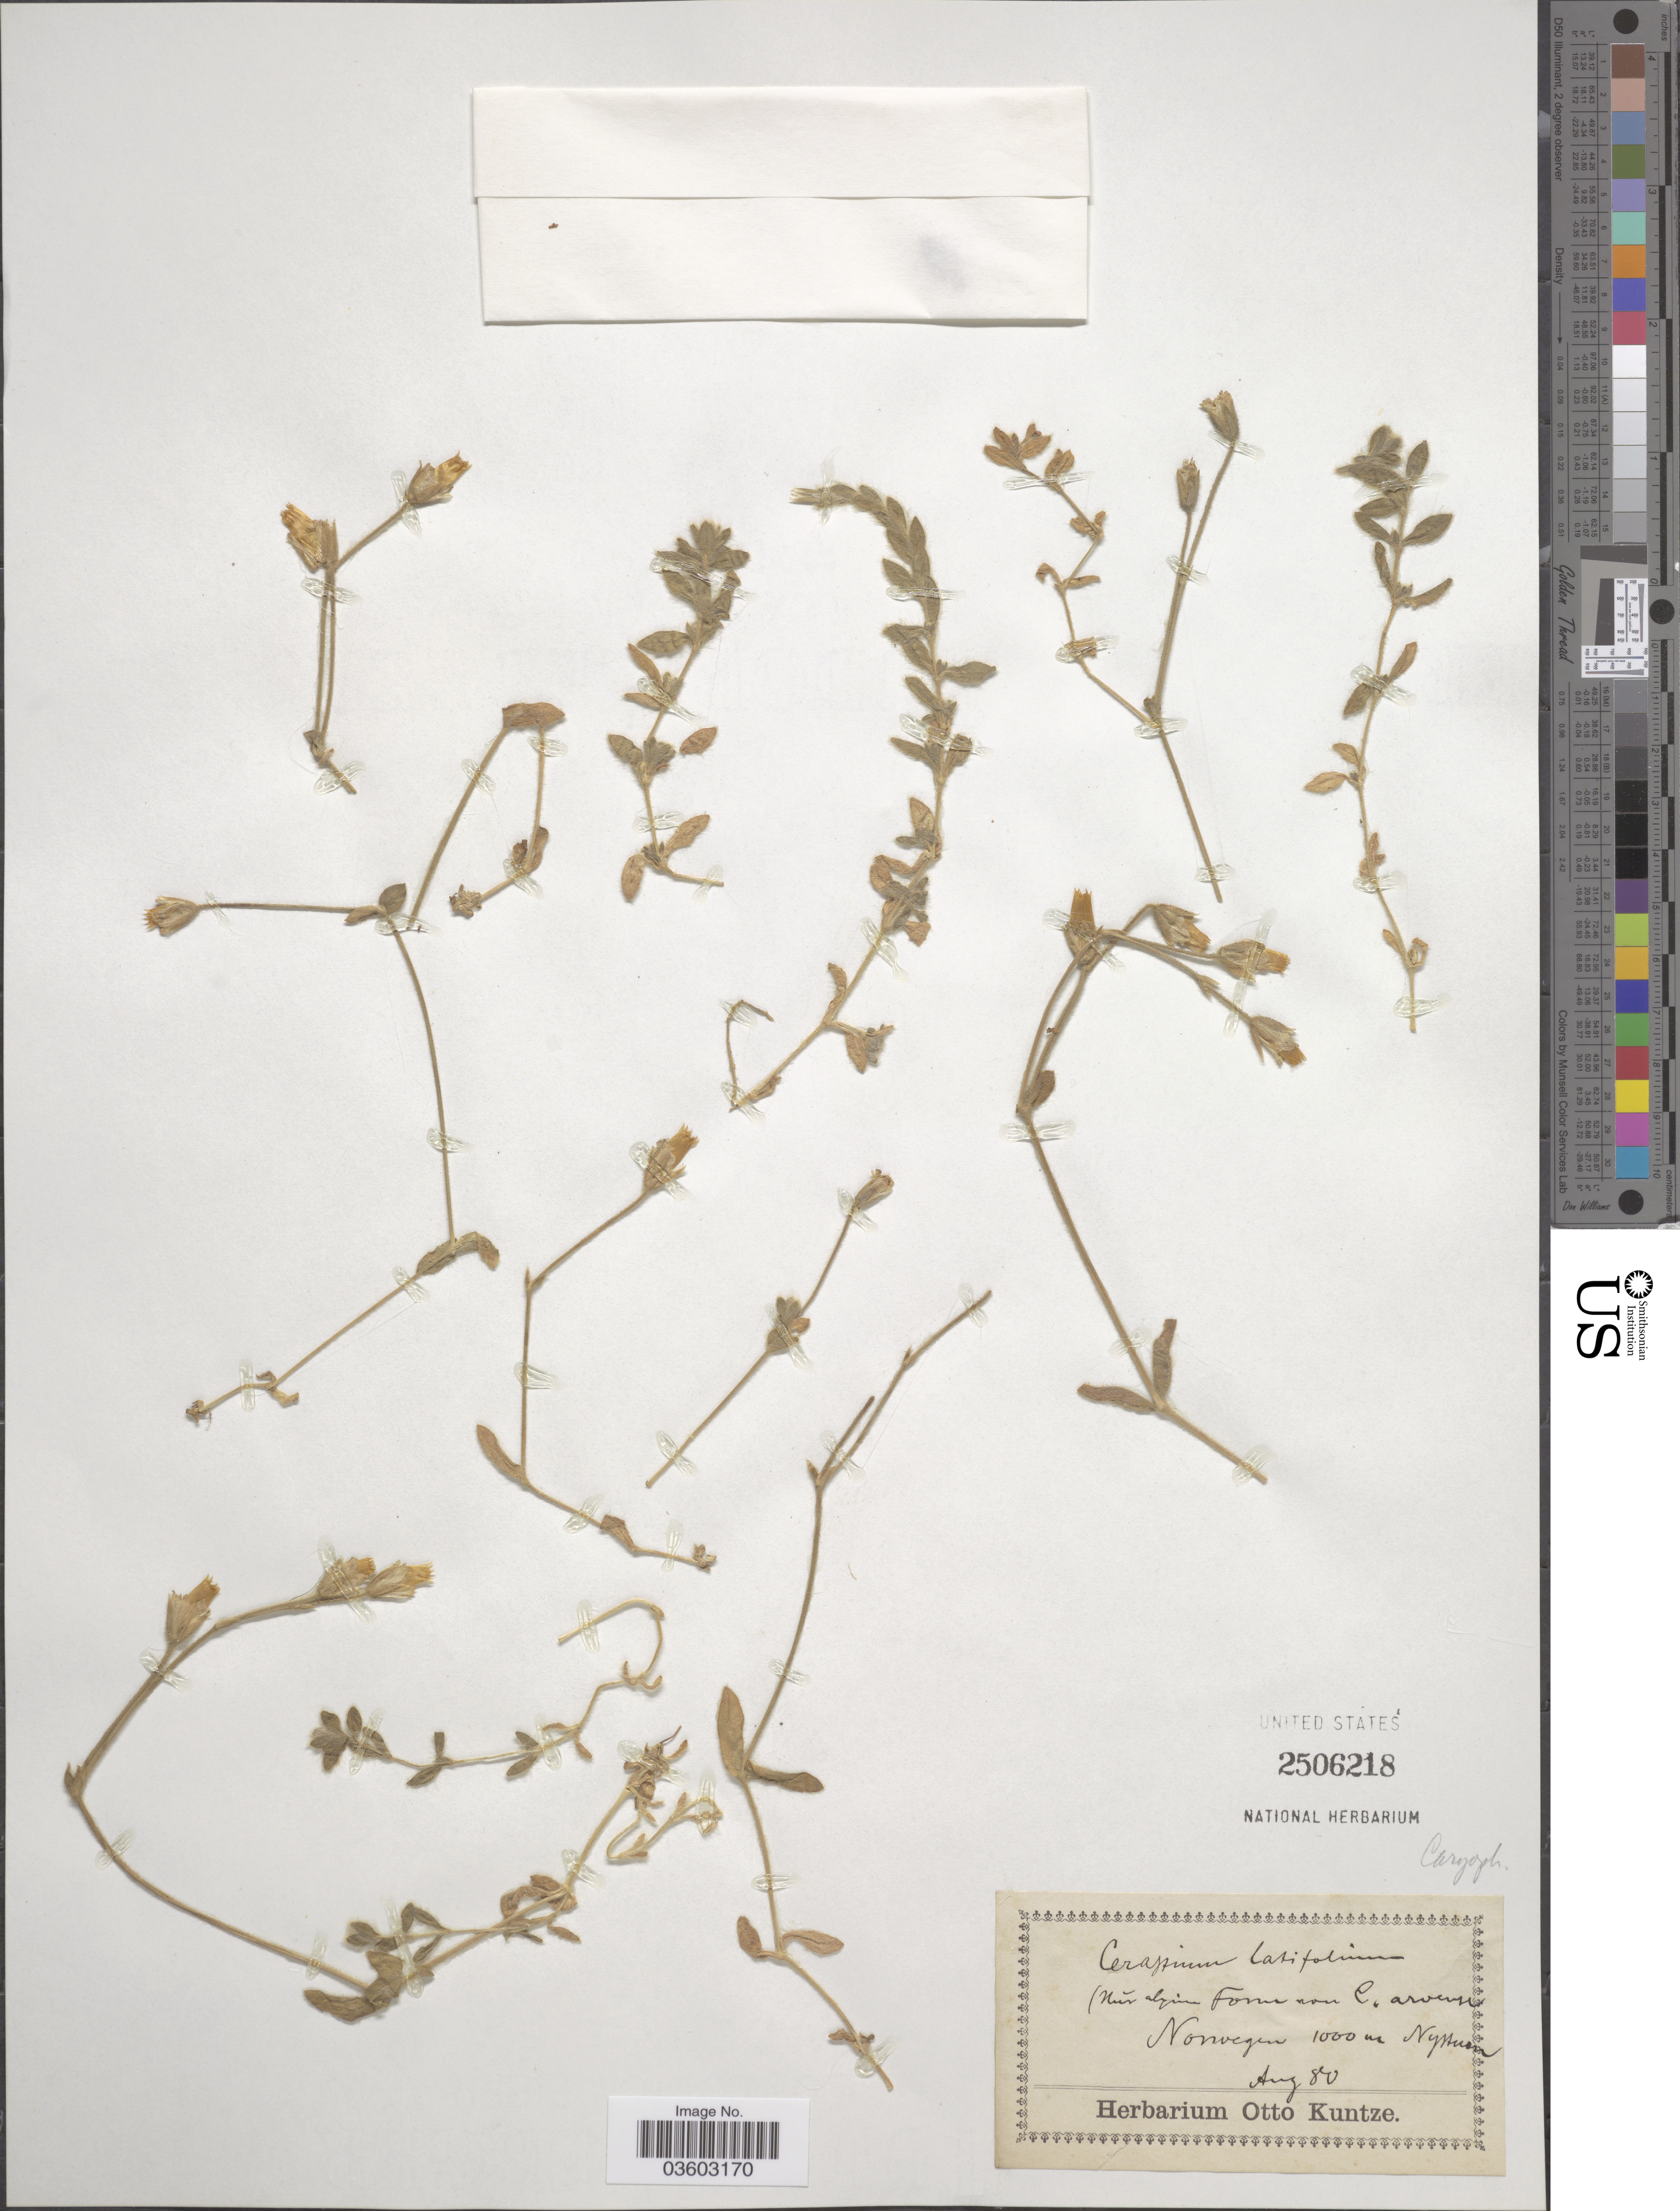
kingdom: Plantae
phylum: Tracheophyta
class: Magnoliopsida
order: Caryophyllales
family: Caryophyllaceae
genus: Cerastium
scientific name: Cerastium latifolium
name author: L.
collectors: ex herb. Otto Kuntze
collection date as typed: Transcribed d/m/y: /8/80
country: Norway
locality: Nystuen.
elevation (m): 1000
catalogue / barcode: US 2506218